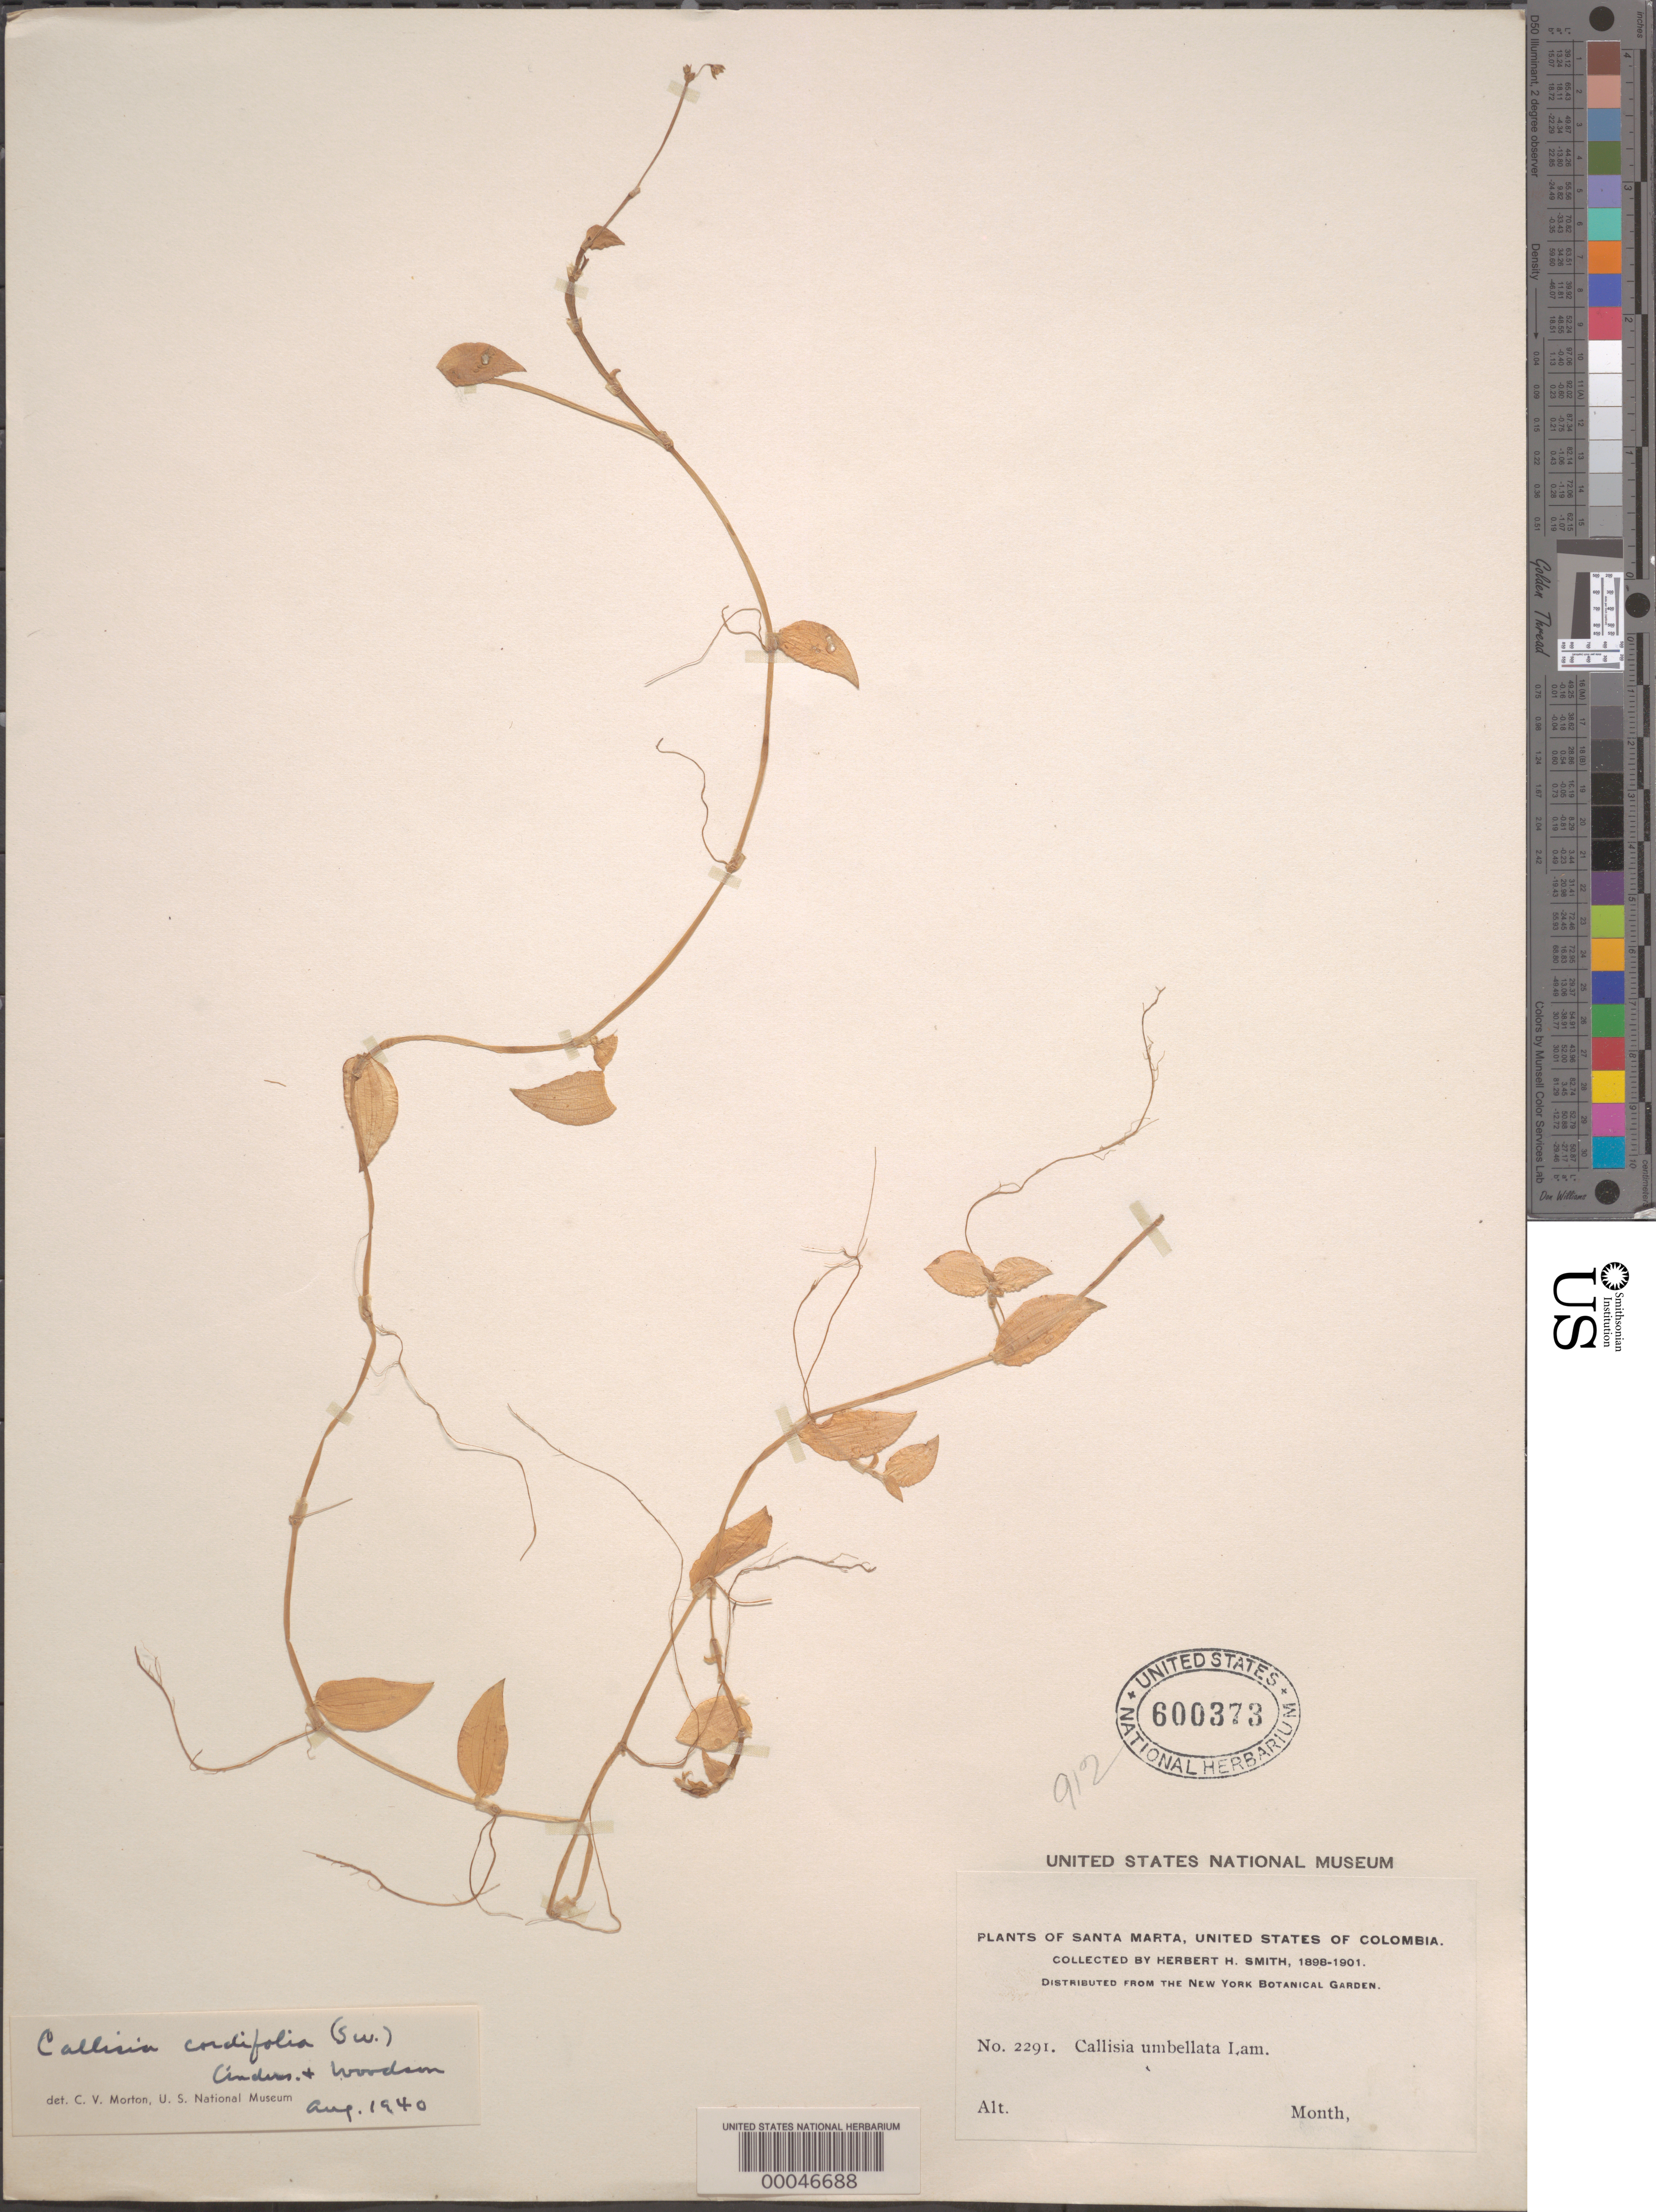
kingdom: Plantae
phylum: Tracheophyta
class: Liliopsida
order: Commelinales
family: Commelinaceae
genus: Callisia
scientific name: Callisia cordifolia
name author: (Sw.) E.S. Anderson & Woodson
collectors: Herbert H. Smith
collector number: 2291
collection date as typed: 1898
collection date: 1898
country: Colombia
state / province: Magdalena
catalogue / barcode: US 600373